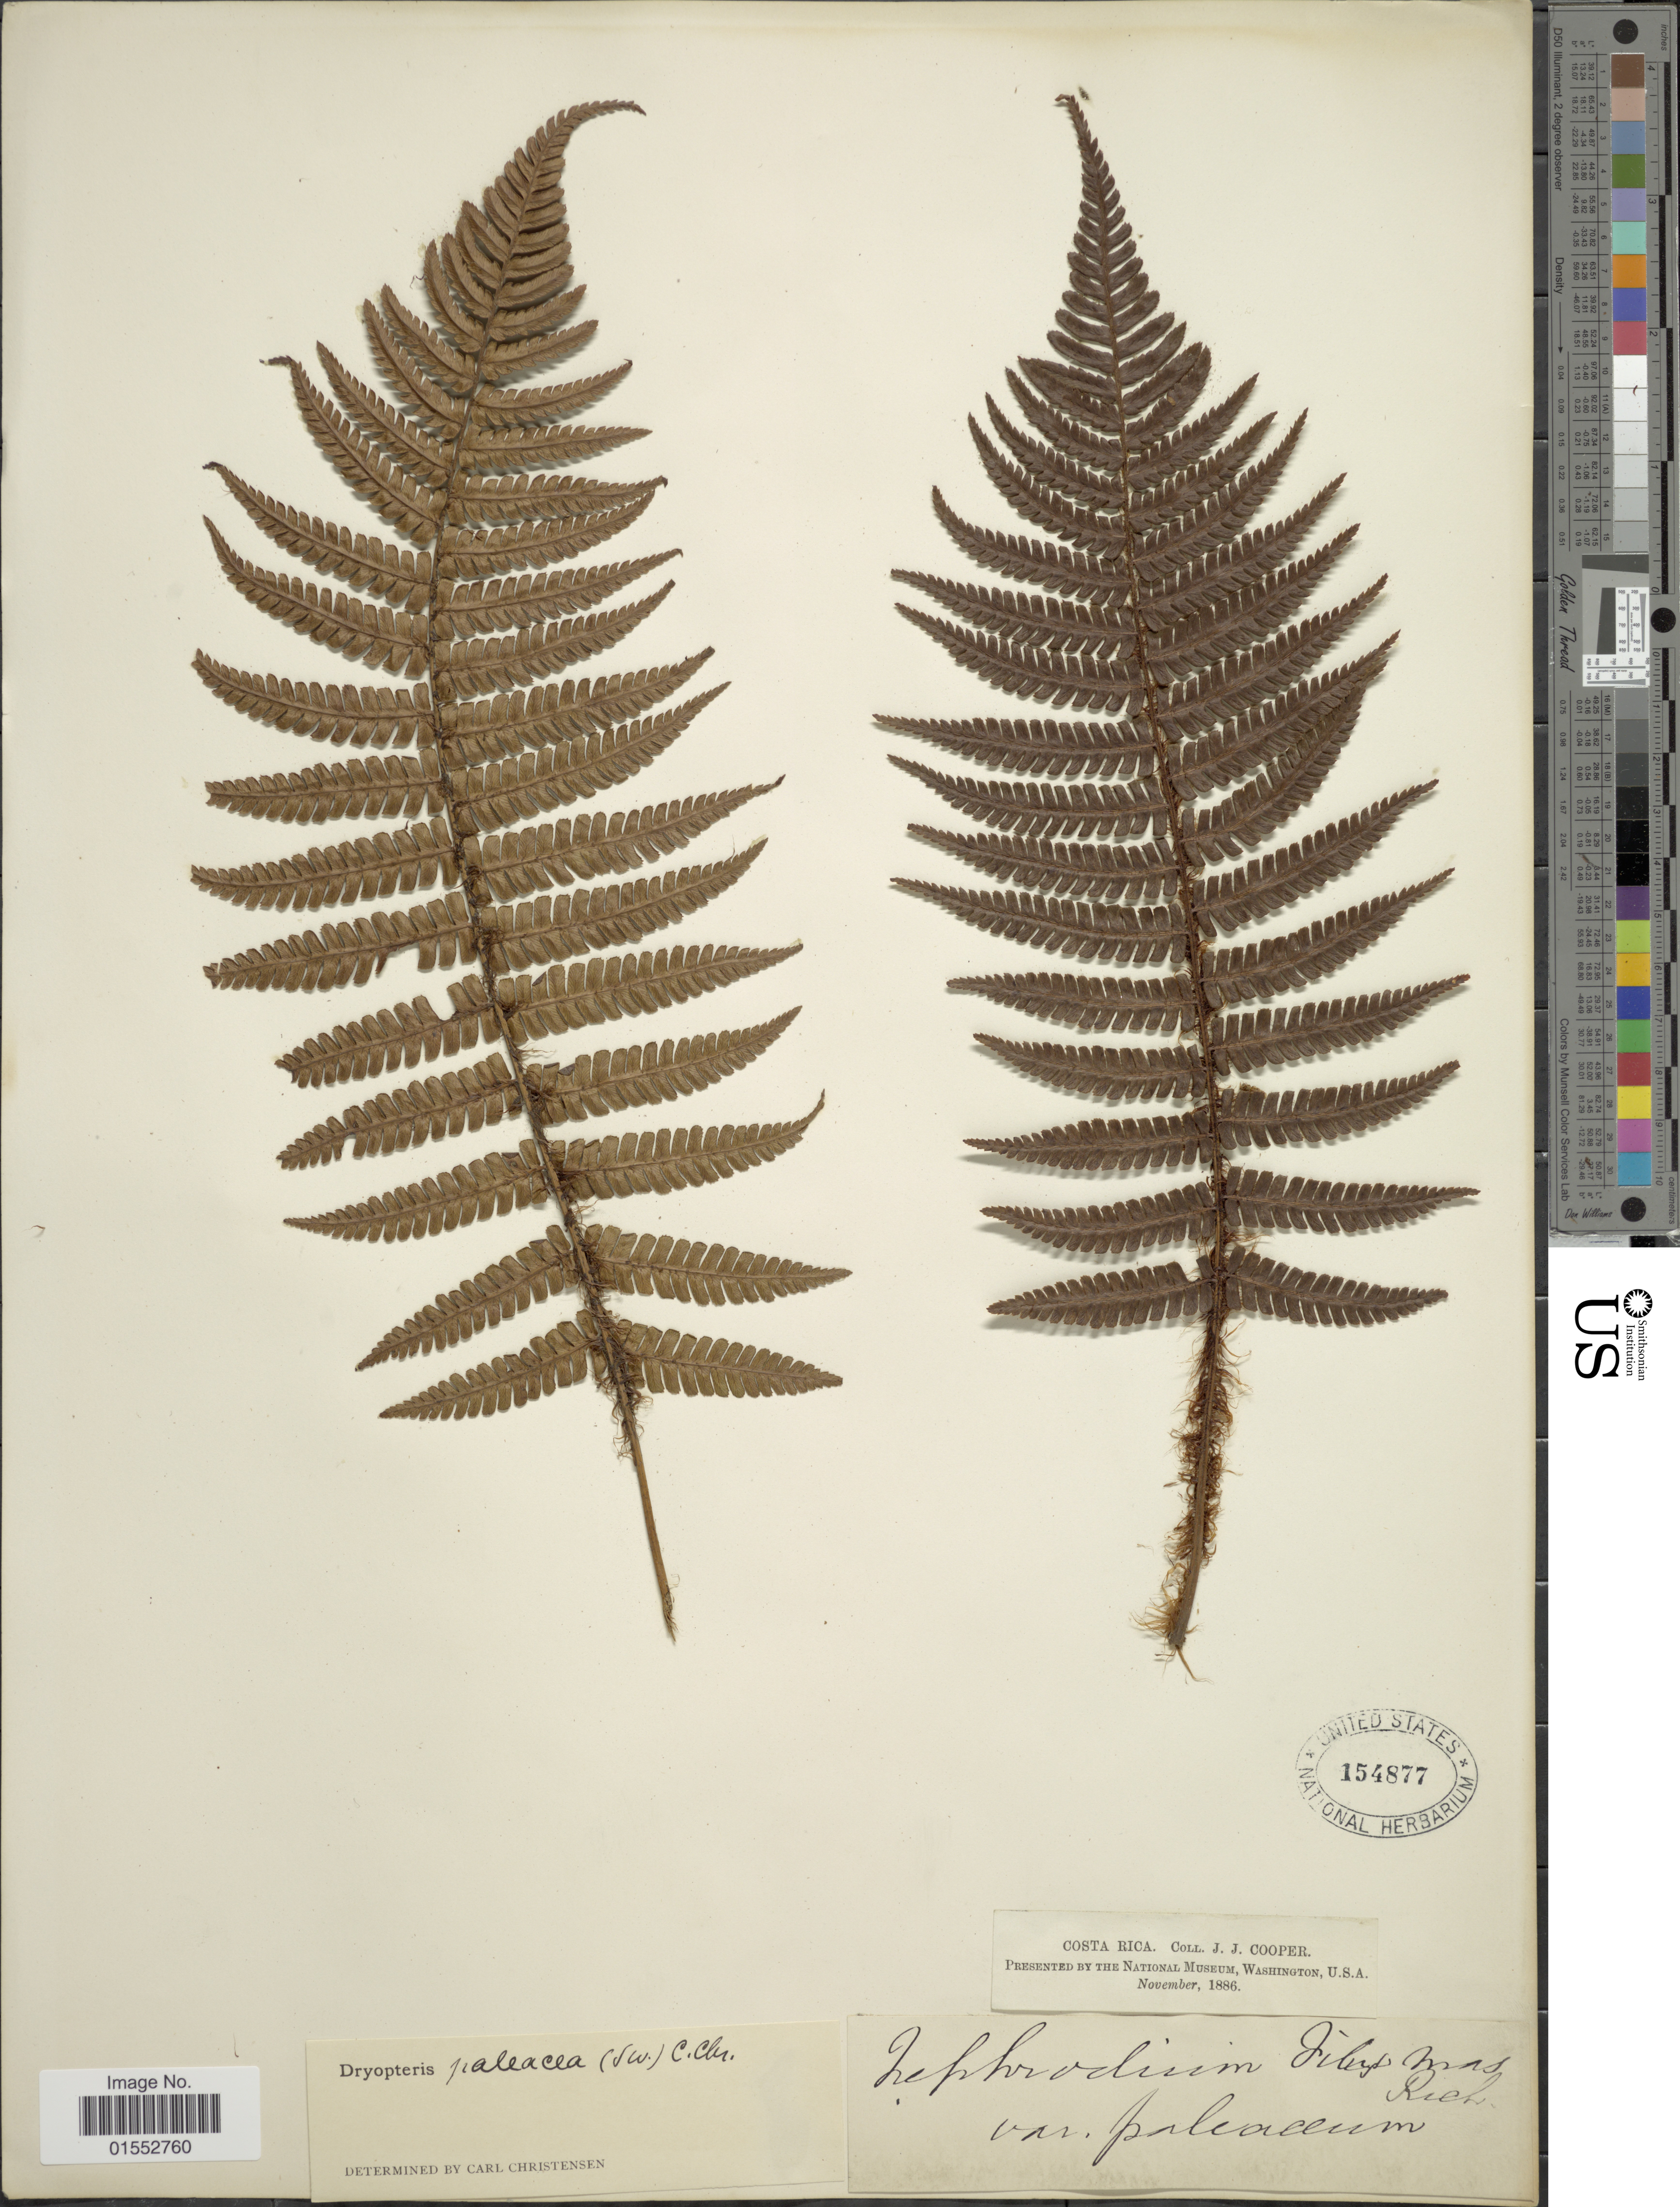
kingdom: Plantae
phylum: Tracheophyta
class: Polypodiopsida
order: Polypodiales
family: Dryopteridaceae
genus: Dryopteris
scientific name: Dryopteris wallichiana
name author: (Spreng.) Hyl.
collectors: J. J. Cooper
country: Costa Rica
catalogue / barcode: US 154877